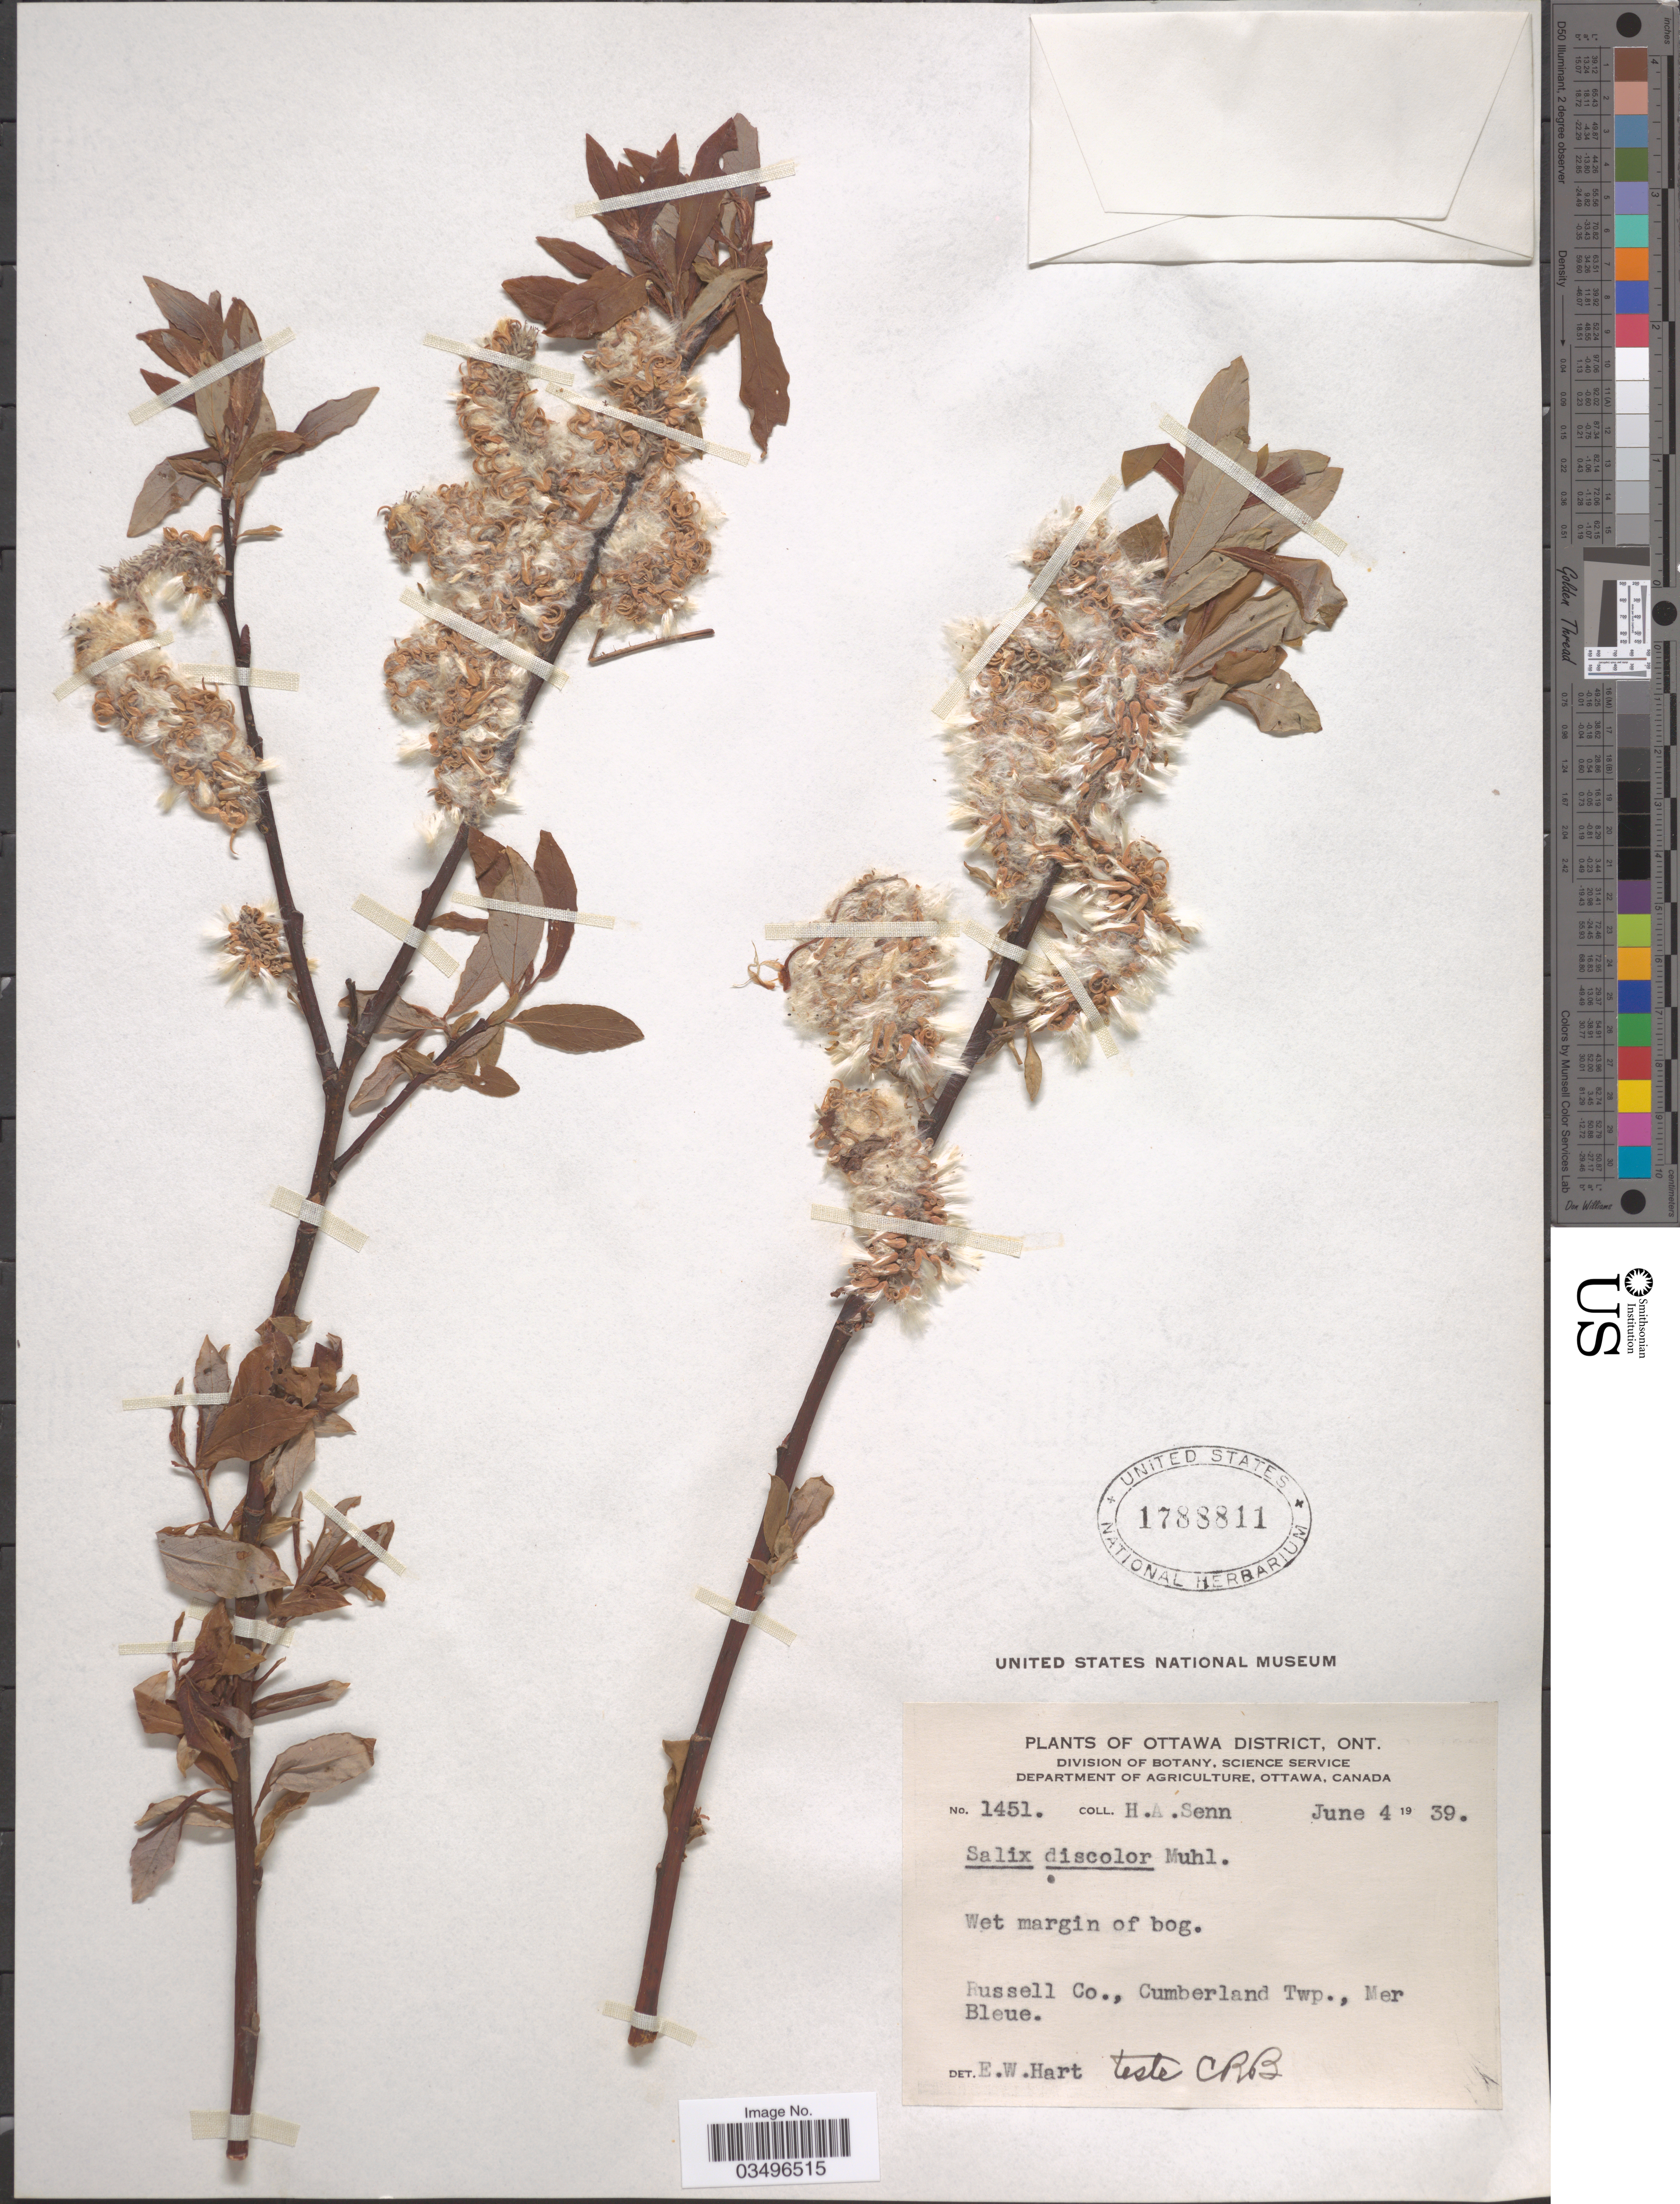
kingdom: Plantae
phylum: Tracheophyta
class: Magnoliopsida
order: Malpighiales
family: Salicaceae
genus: Salix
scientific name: Salix discolor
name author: Muhl.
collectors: H. Senn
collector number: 1451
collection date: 1939-06-04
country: Canada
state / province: Ontario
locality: Ottawa District. Russell Co., Cumberland Twp., Mer Bleue.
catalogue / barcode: US 1788811